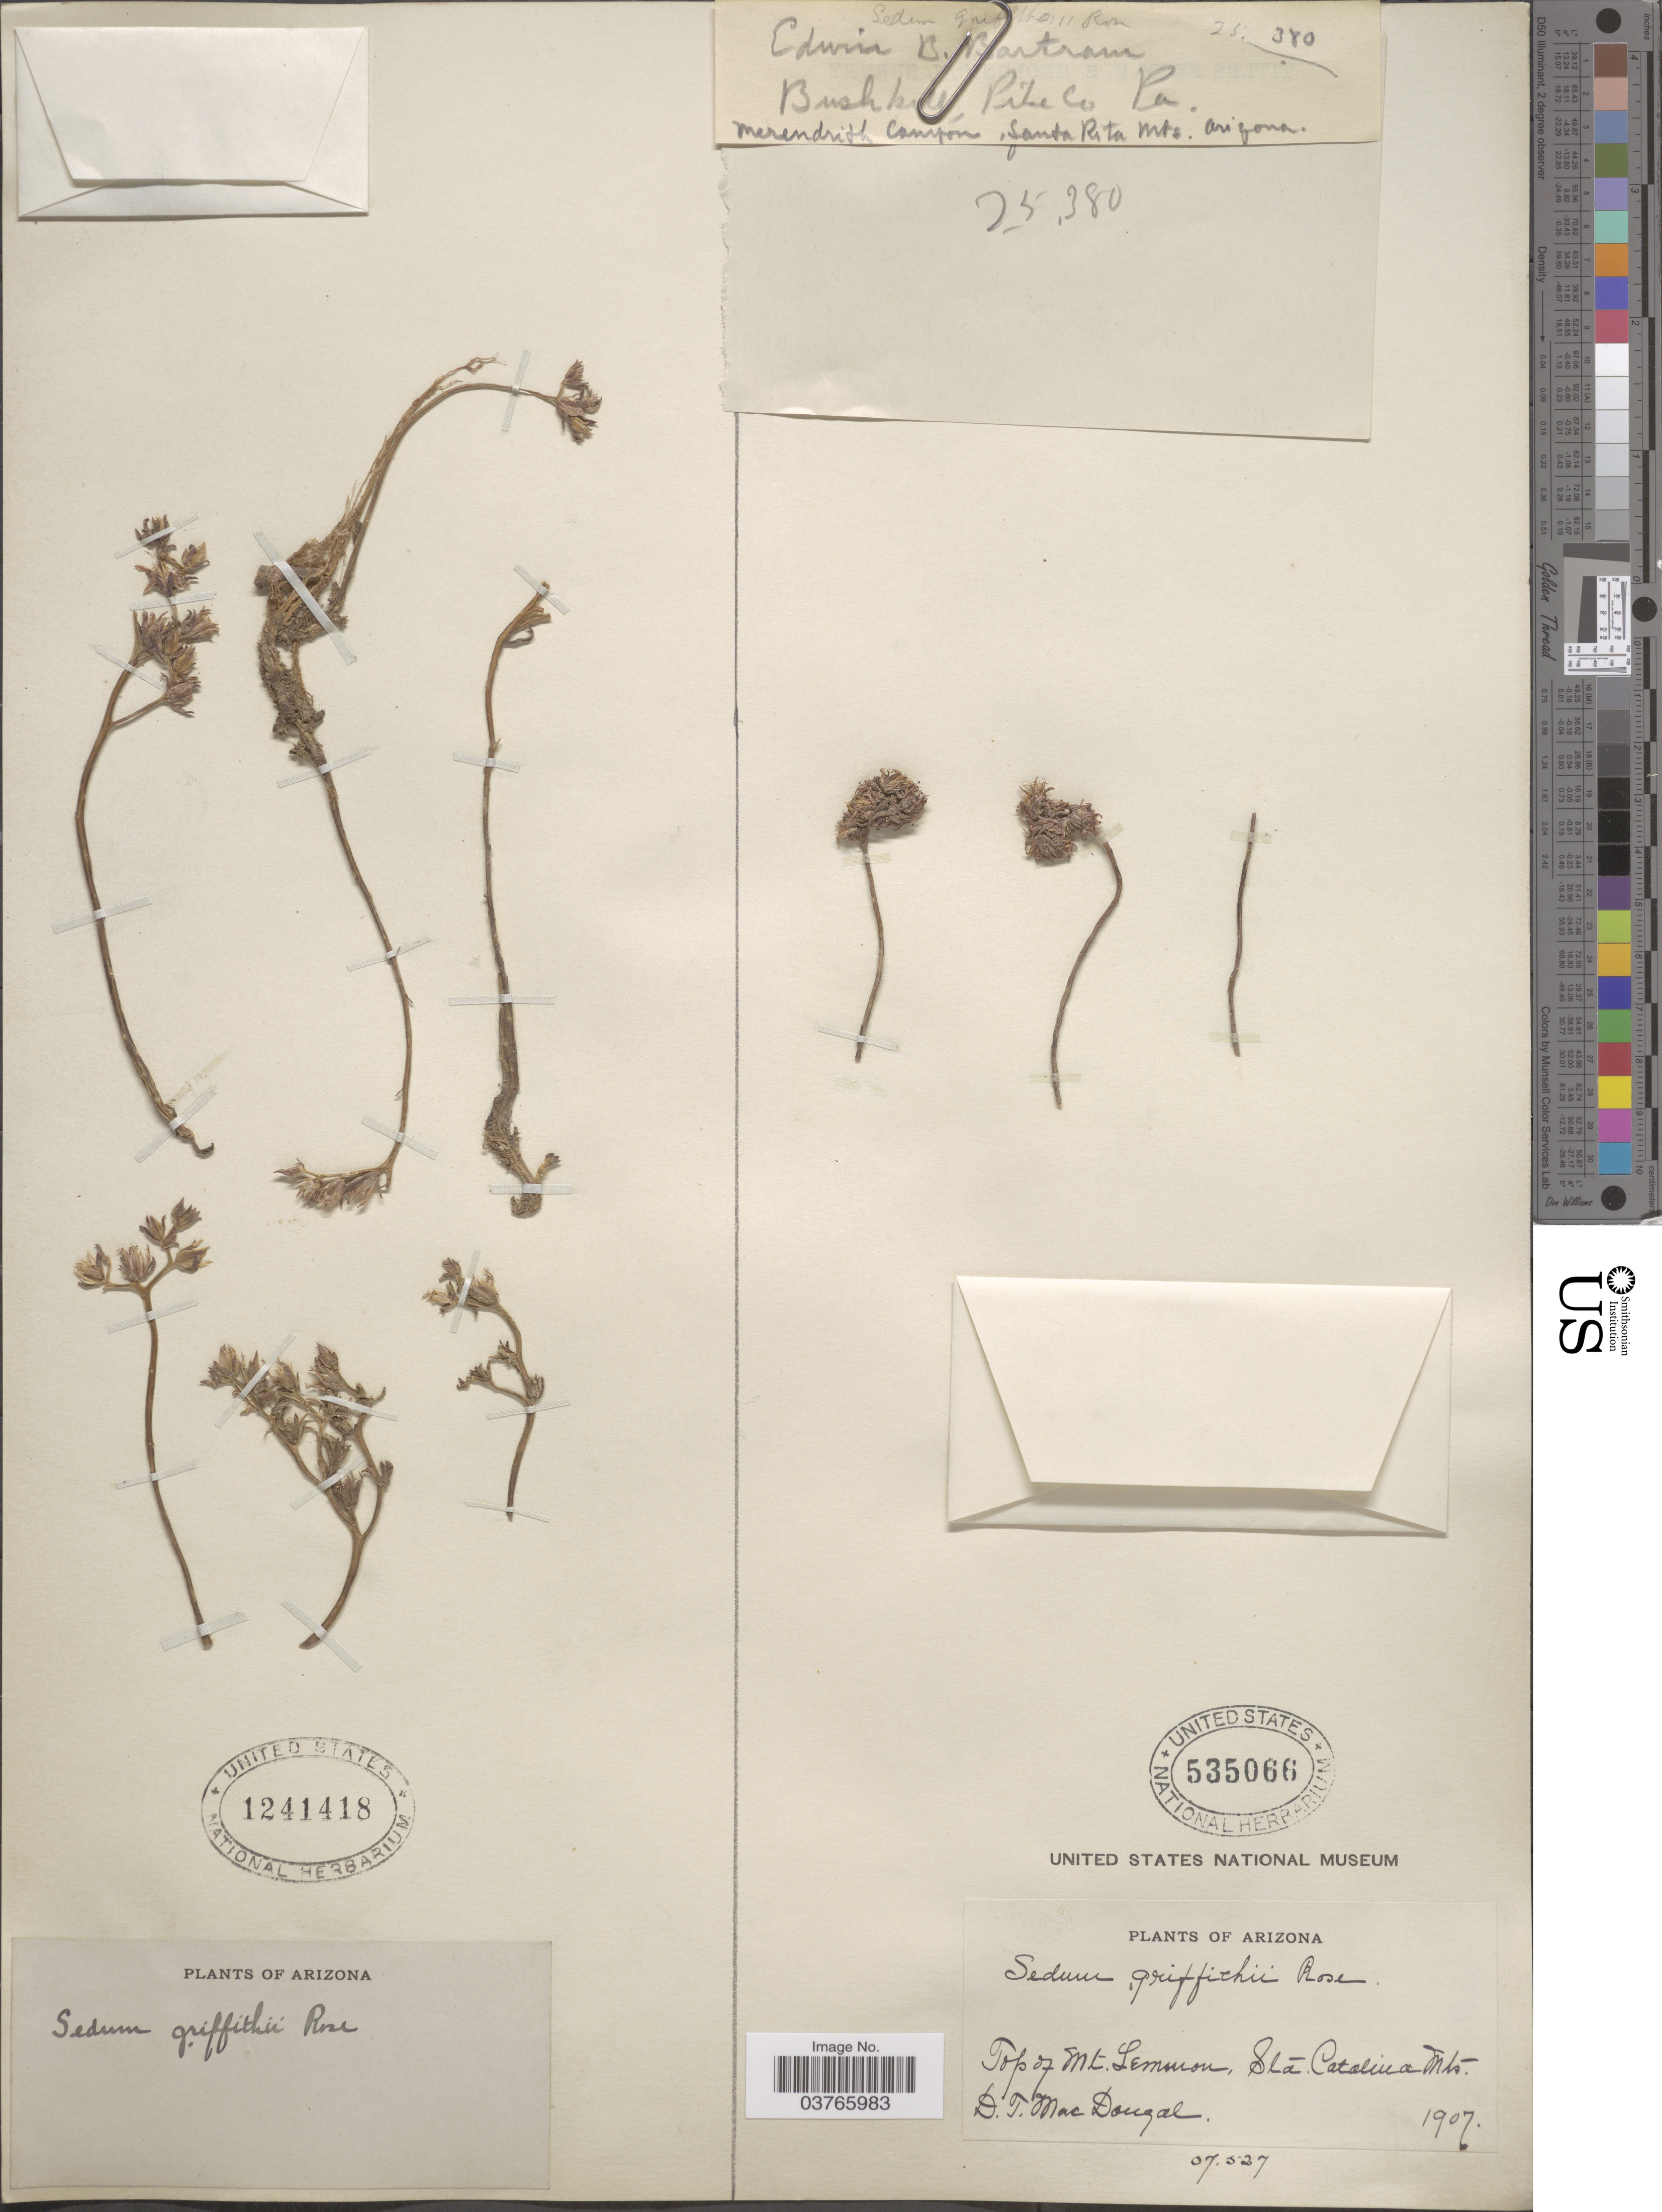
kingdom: Plantae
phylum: Tracheophyta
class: Magnoliopsida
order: Saxifragales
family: Crassulaceae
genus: Sedum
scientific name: Sedum griffithsii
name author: Rose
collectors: D. T. MacDougal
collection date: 1907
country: United States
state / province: Arizona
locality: Top of Mt. Lemmon, Sta. Catalina Mts.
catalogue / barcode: US 535066-2